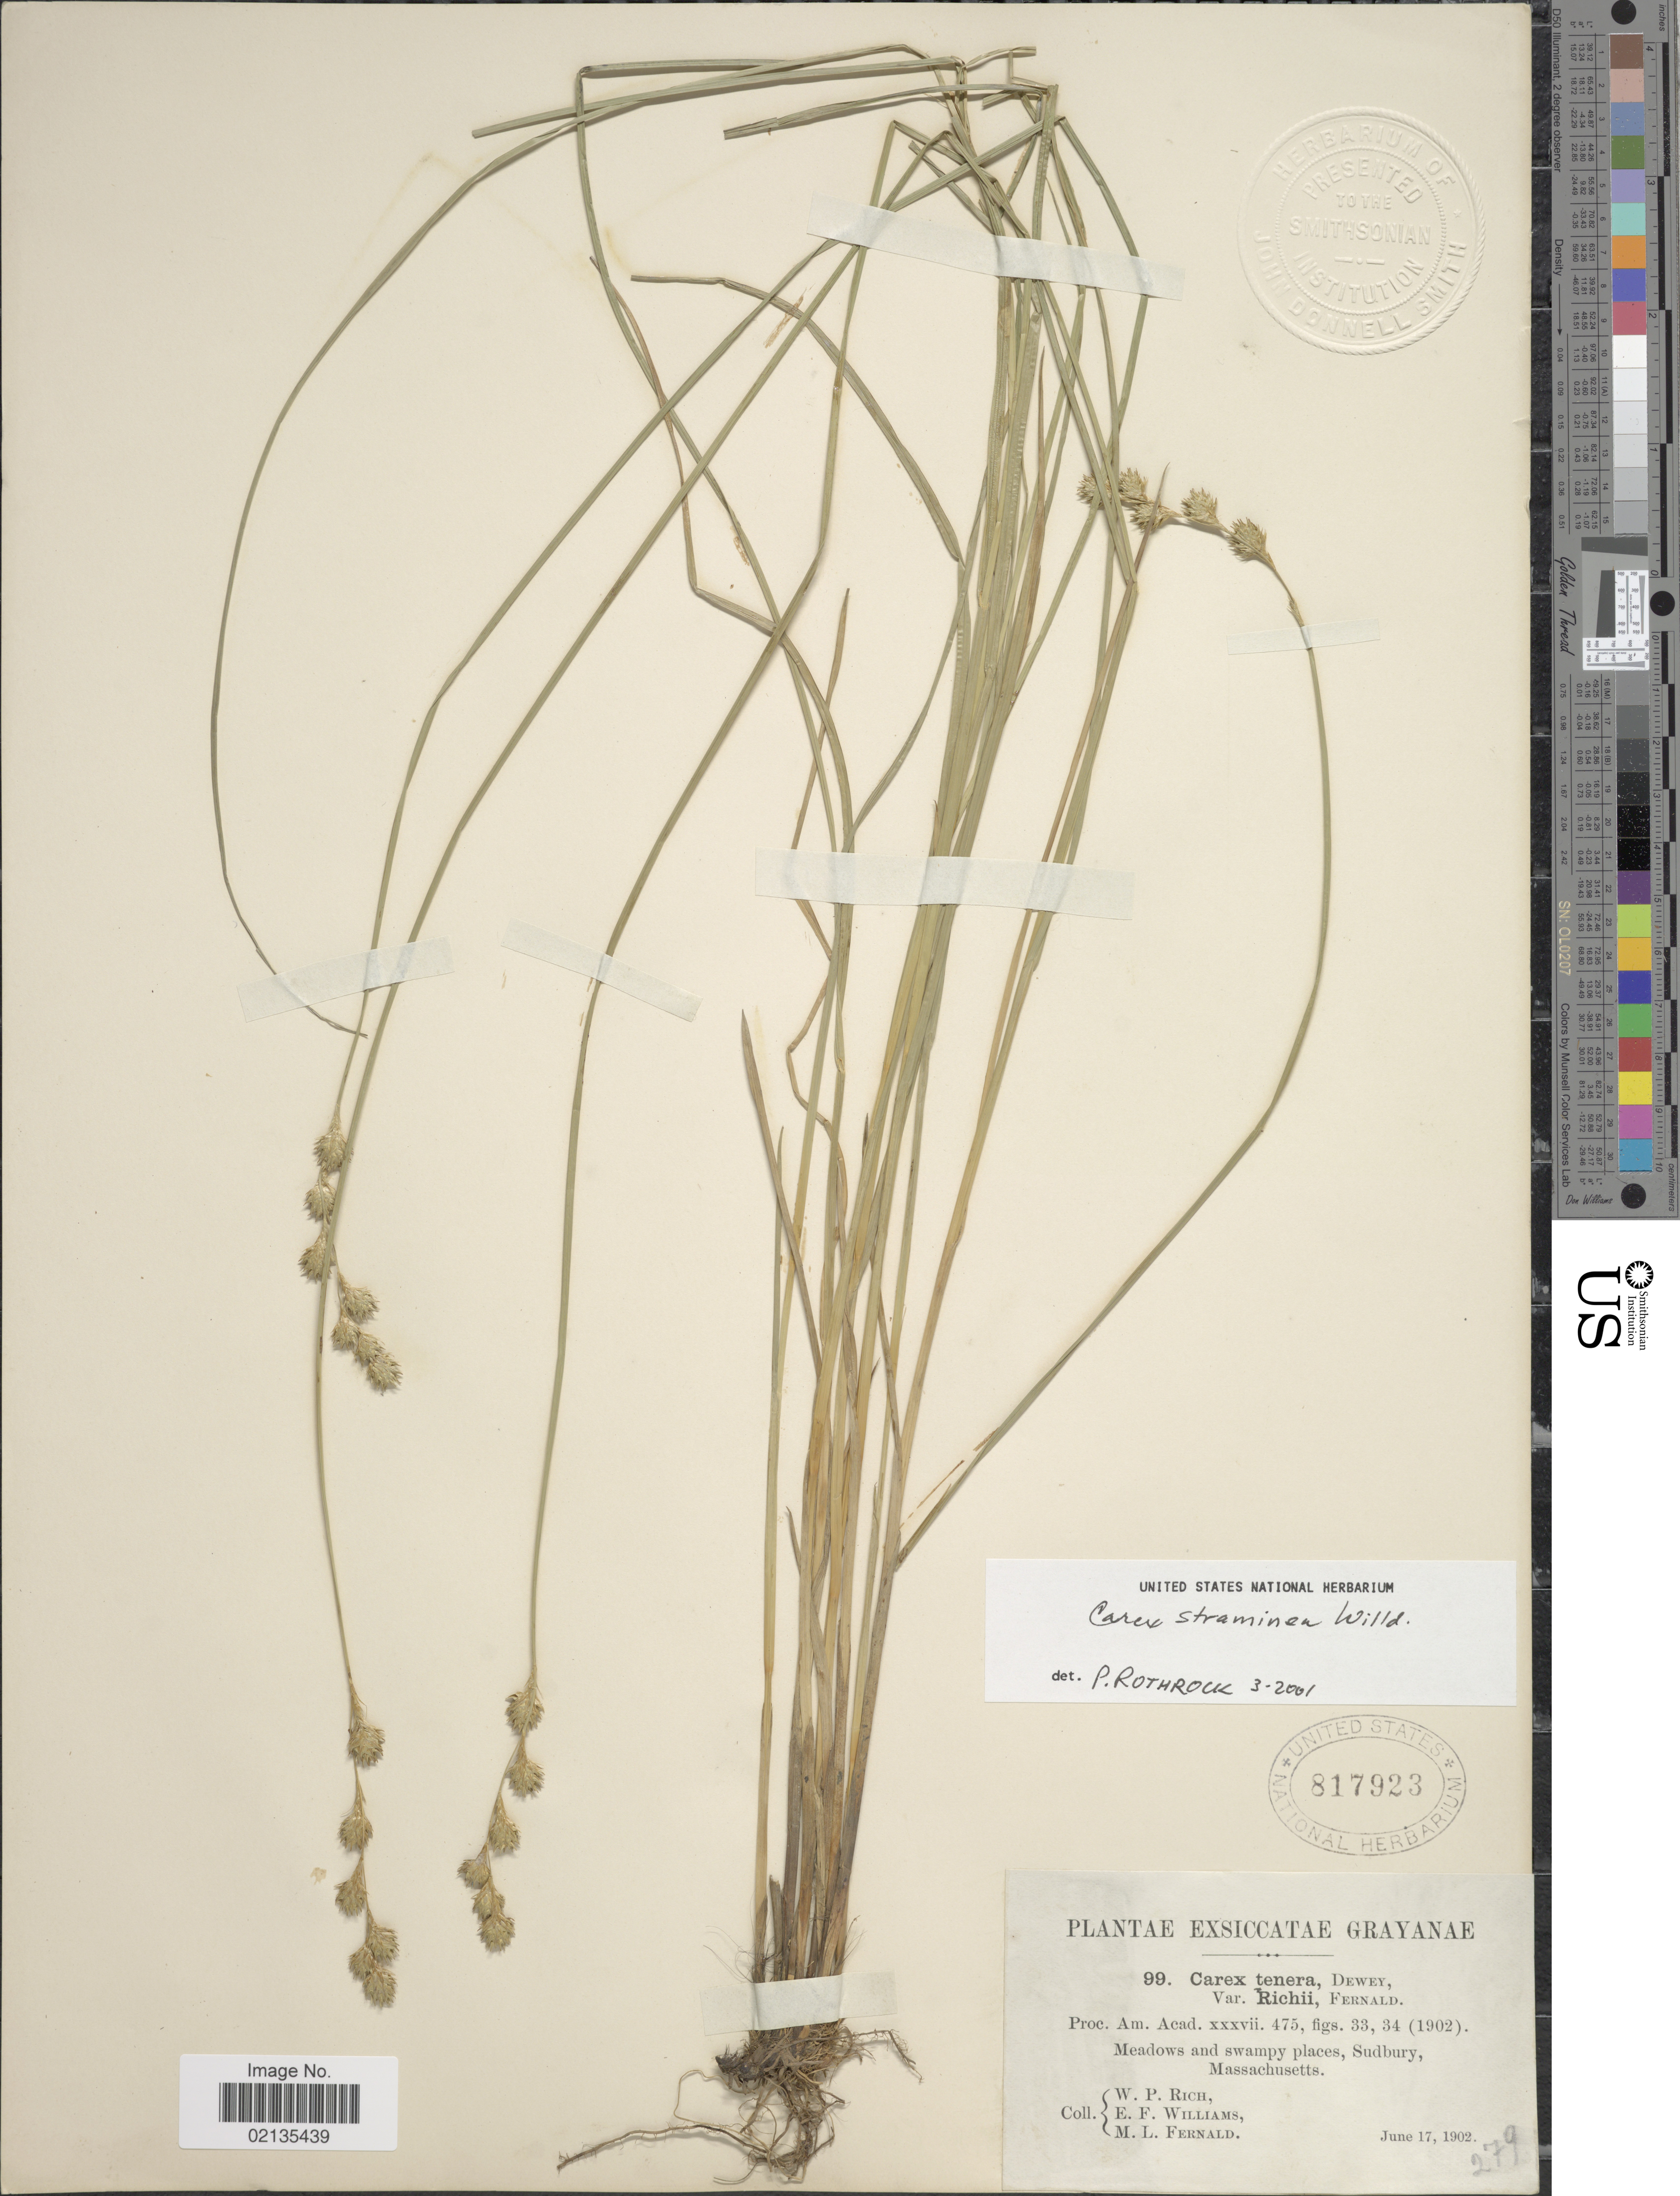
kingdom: Plantae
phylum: Tracheophyta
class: Liliopsida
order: Poales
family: Cyperaceae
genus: Carex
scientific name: Carex straminea Willd ex Schkuhr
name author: Willd. ex Schkuhr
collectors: W. P. Rich, E. Williams & M. L. Fernald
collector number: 279?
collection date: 1902-06-17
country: United States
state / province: Massachusetts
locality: Grayanae, meadows and swampy places, Sudbury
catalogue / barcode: US 817923